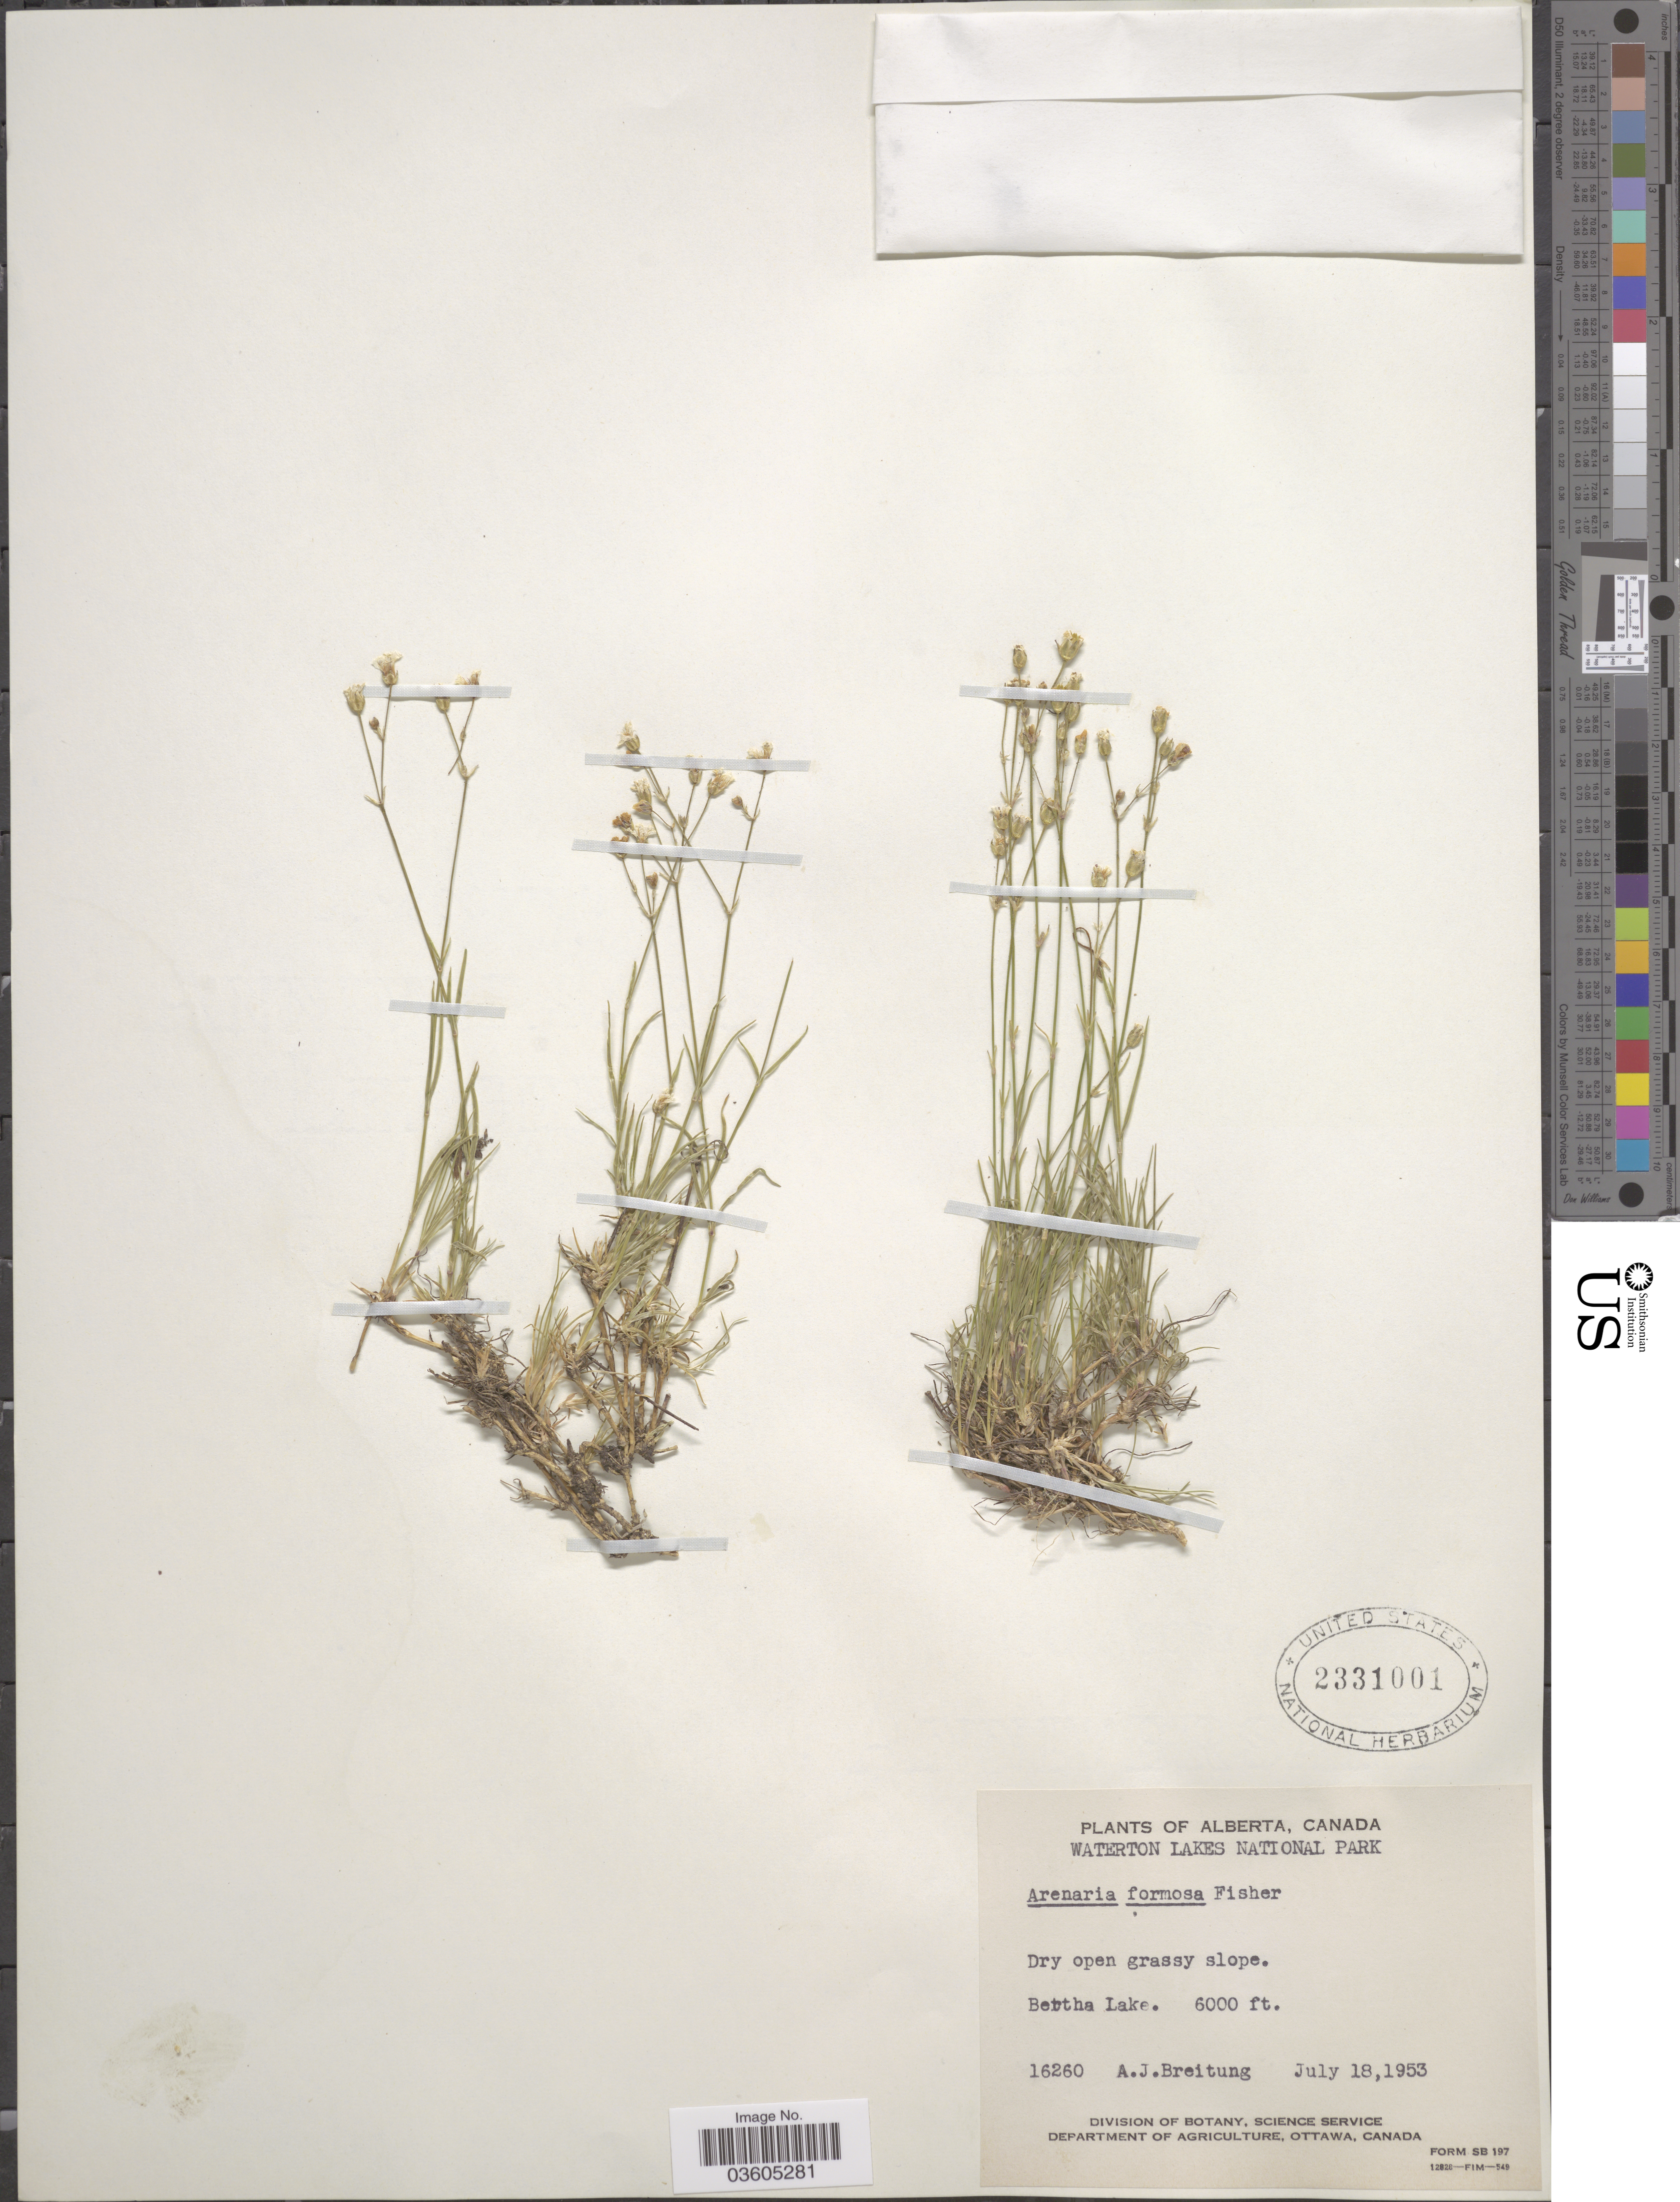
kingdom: Plantae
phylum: Tracheophyta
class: Magnoliopsida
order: Caryophyllales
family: Caryophyllaceae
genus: Eremogone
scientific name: Eremogone capillaris var. americana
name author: (Maguire) R.L. Hartm. & Rabeler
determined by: Strong, Mark T., (BOT), Smithsonian Institution - National Museum of Natural History (UNITED STATES)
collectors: A. Breitung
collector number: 16260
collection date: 1953-07-18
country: Canada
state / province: Alberta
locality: Waterton Lakes National Park. Bertha Lake.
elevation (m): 1829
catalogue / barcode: US 2331001